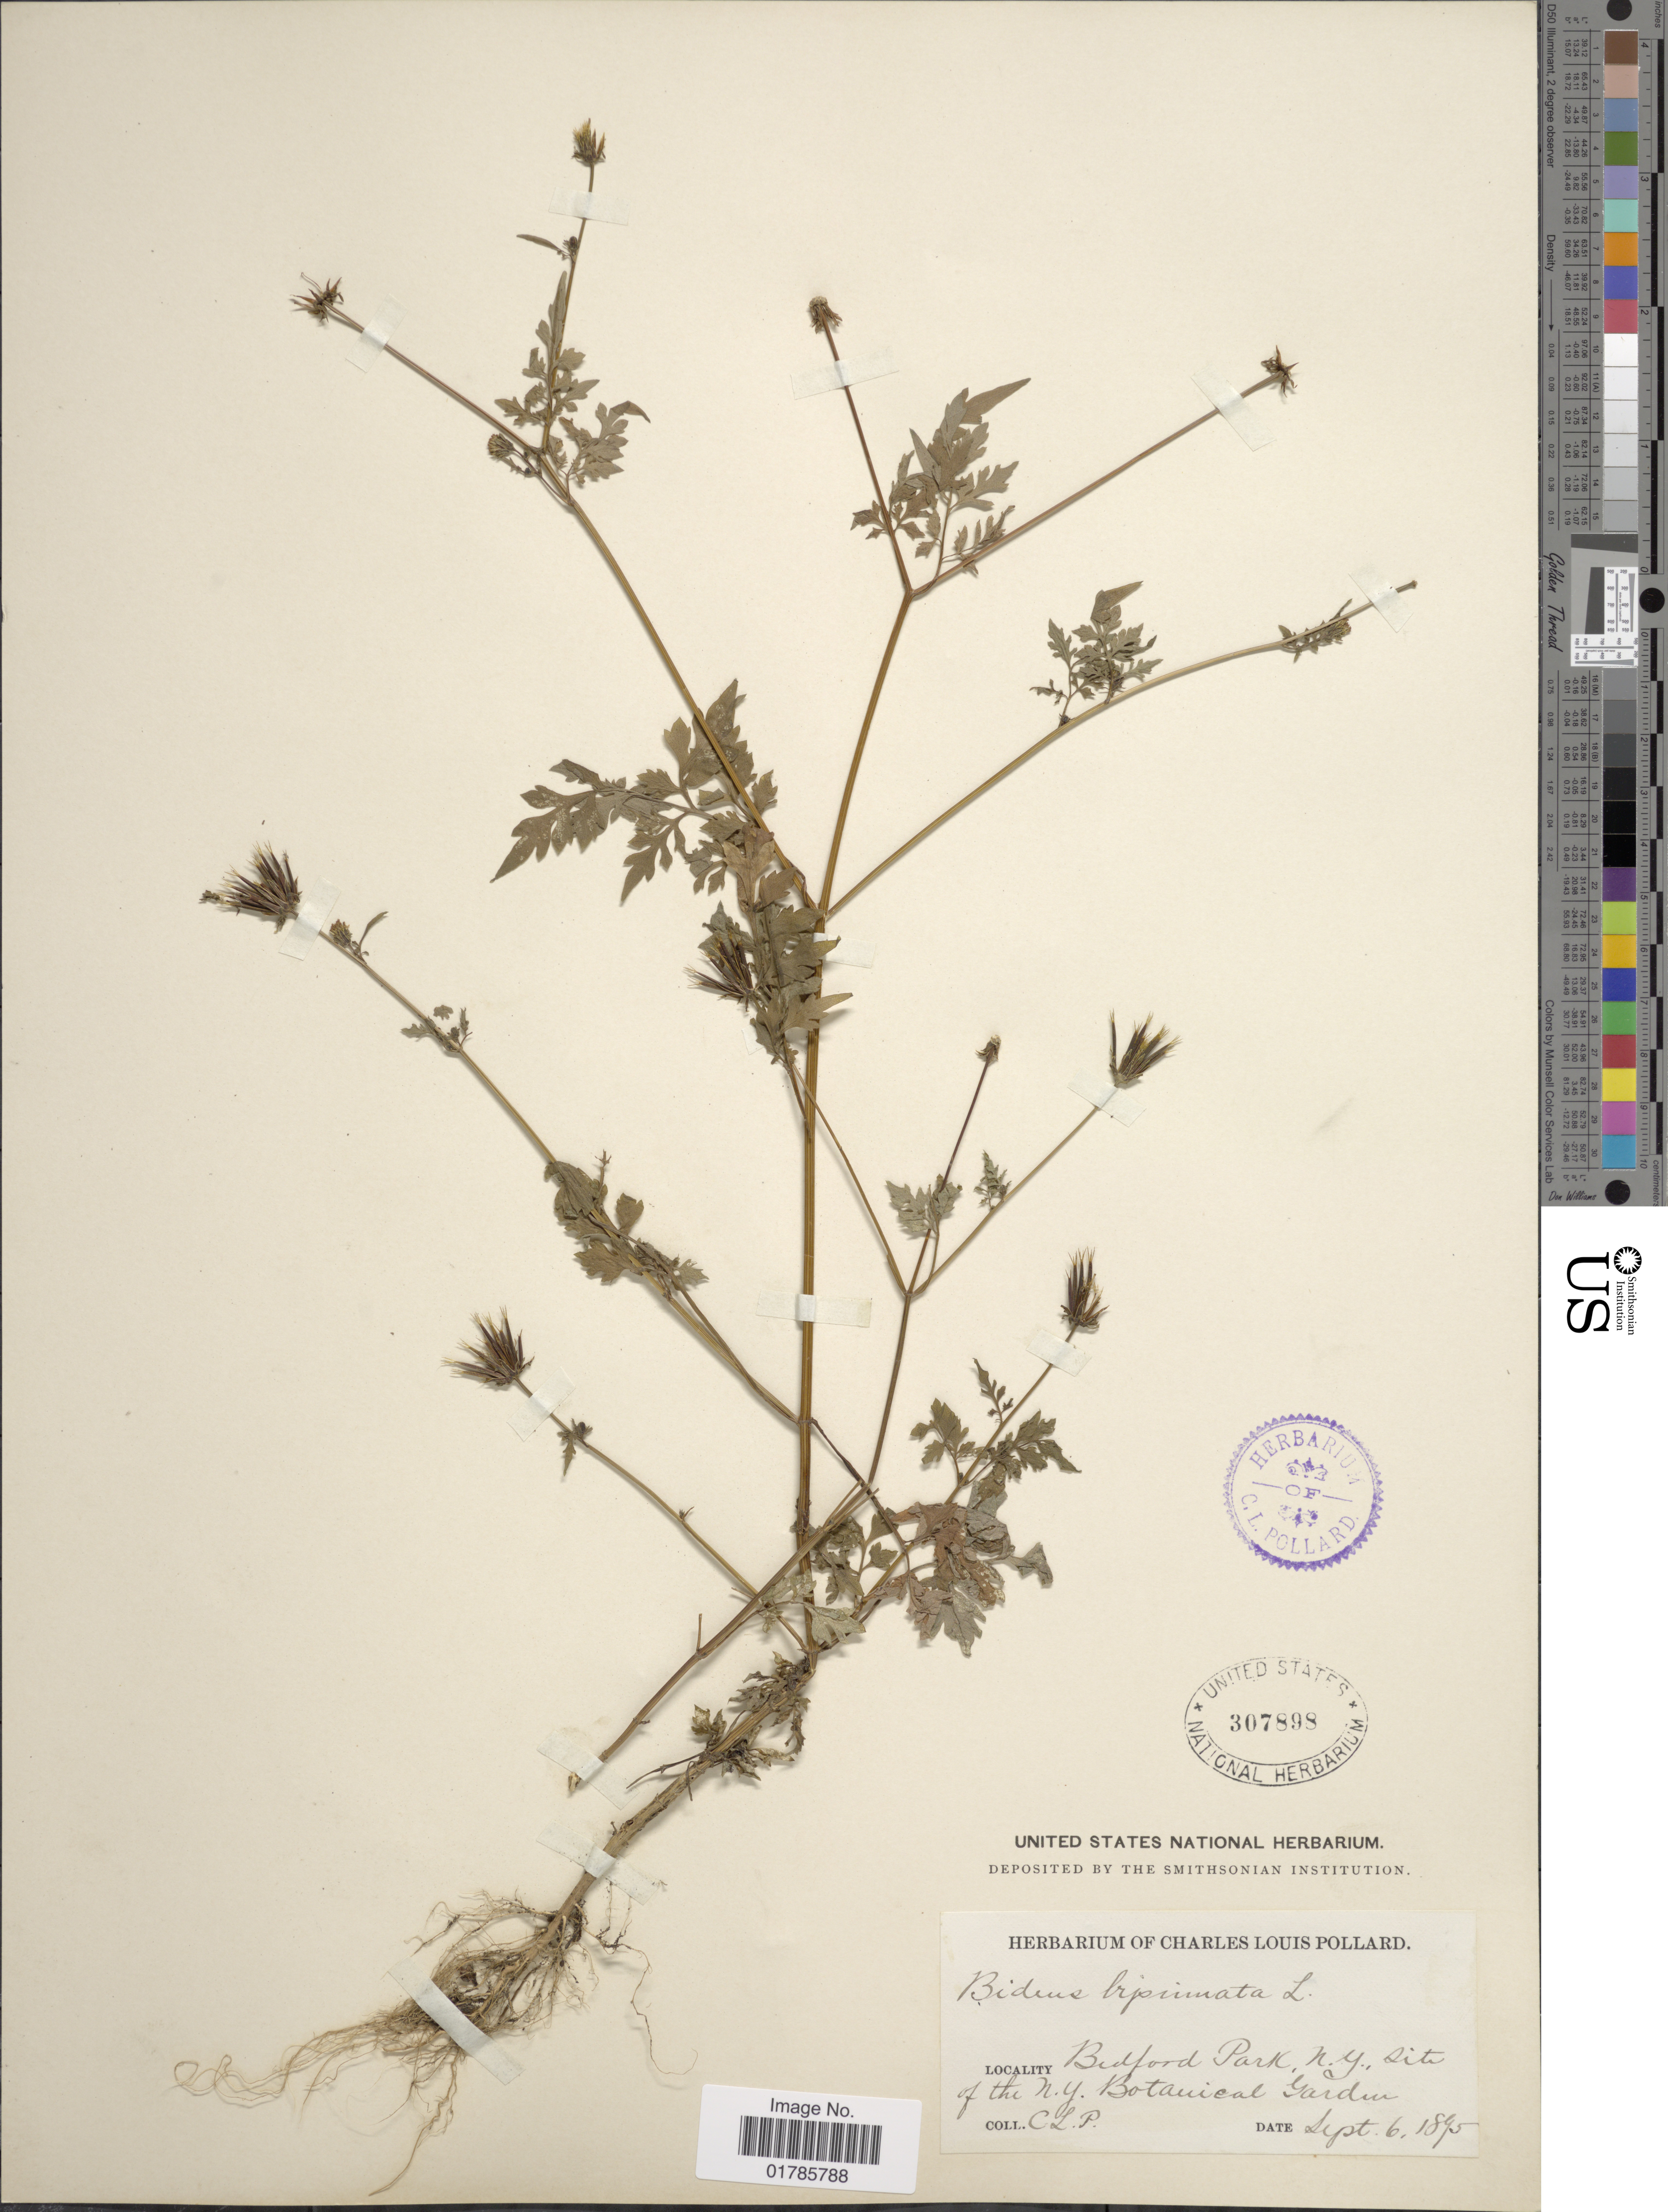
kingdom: Plantae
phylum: Tracheophyta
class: Magnoliopsida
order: Asterales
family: Asteraceae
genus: Bidens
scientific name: Bidens bipinnata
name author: L.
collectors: C. L. Pollard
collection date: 1895-09-06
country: United States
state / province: New York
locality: Bedford, N. Y., site of the N. Y. Botanical Garden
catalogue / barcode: US 307898